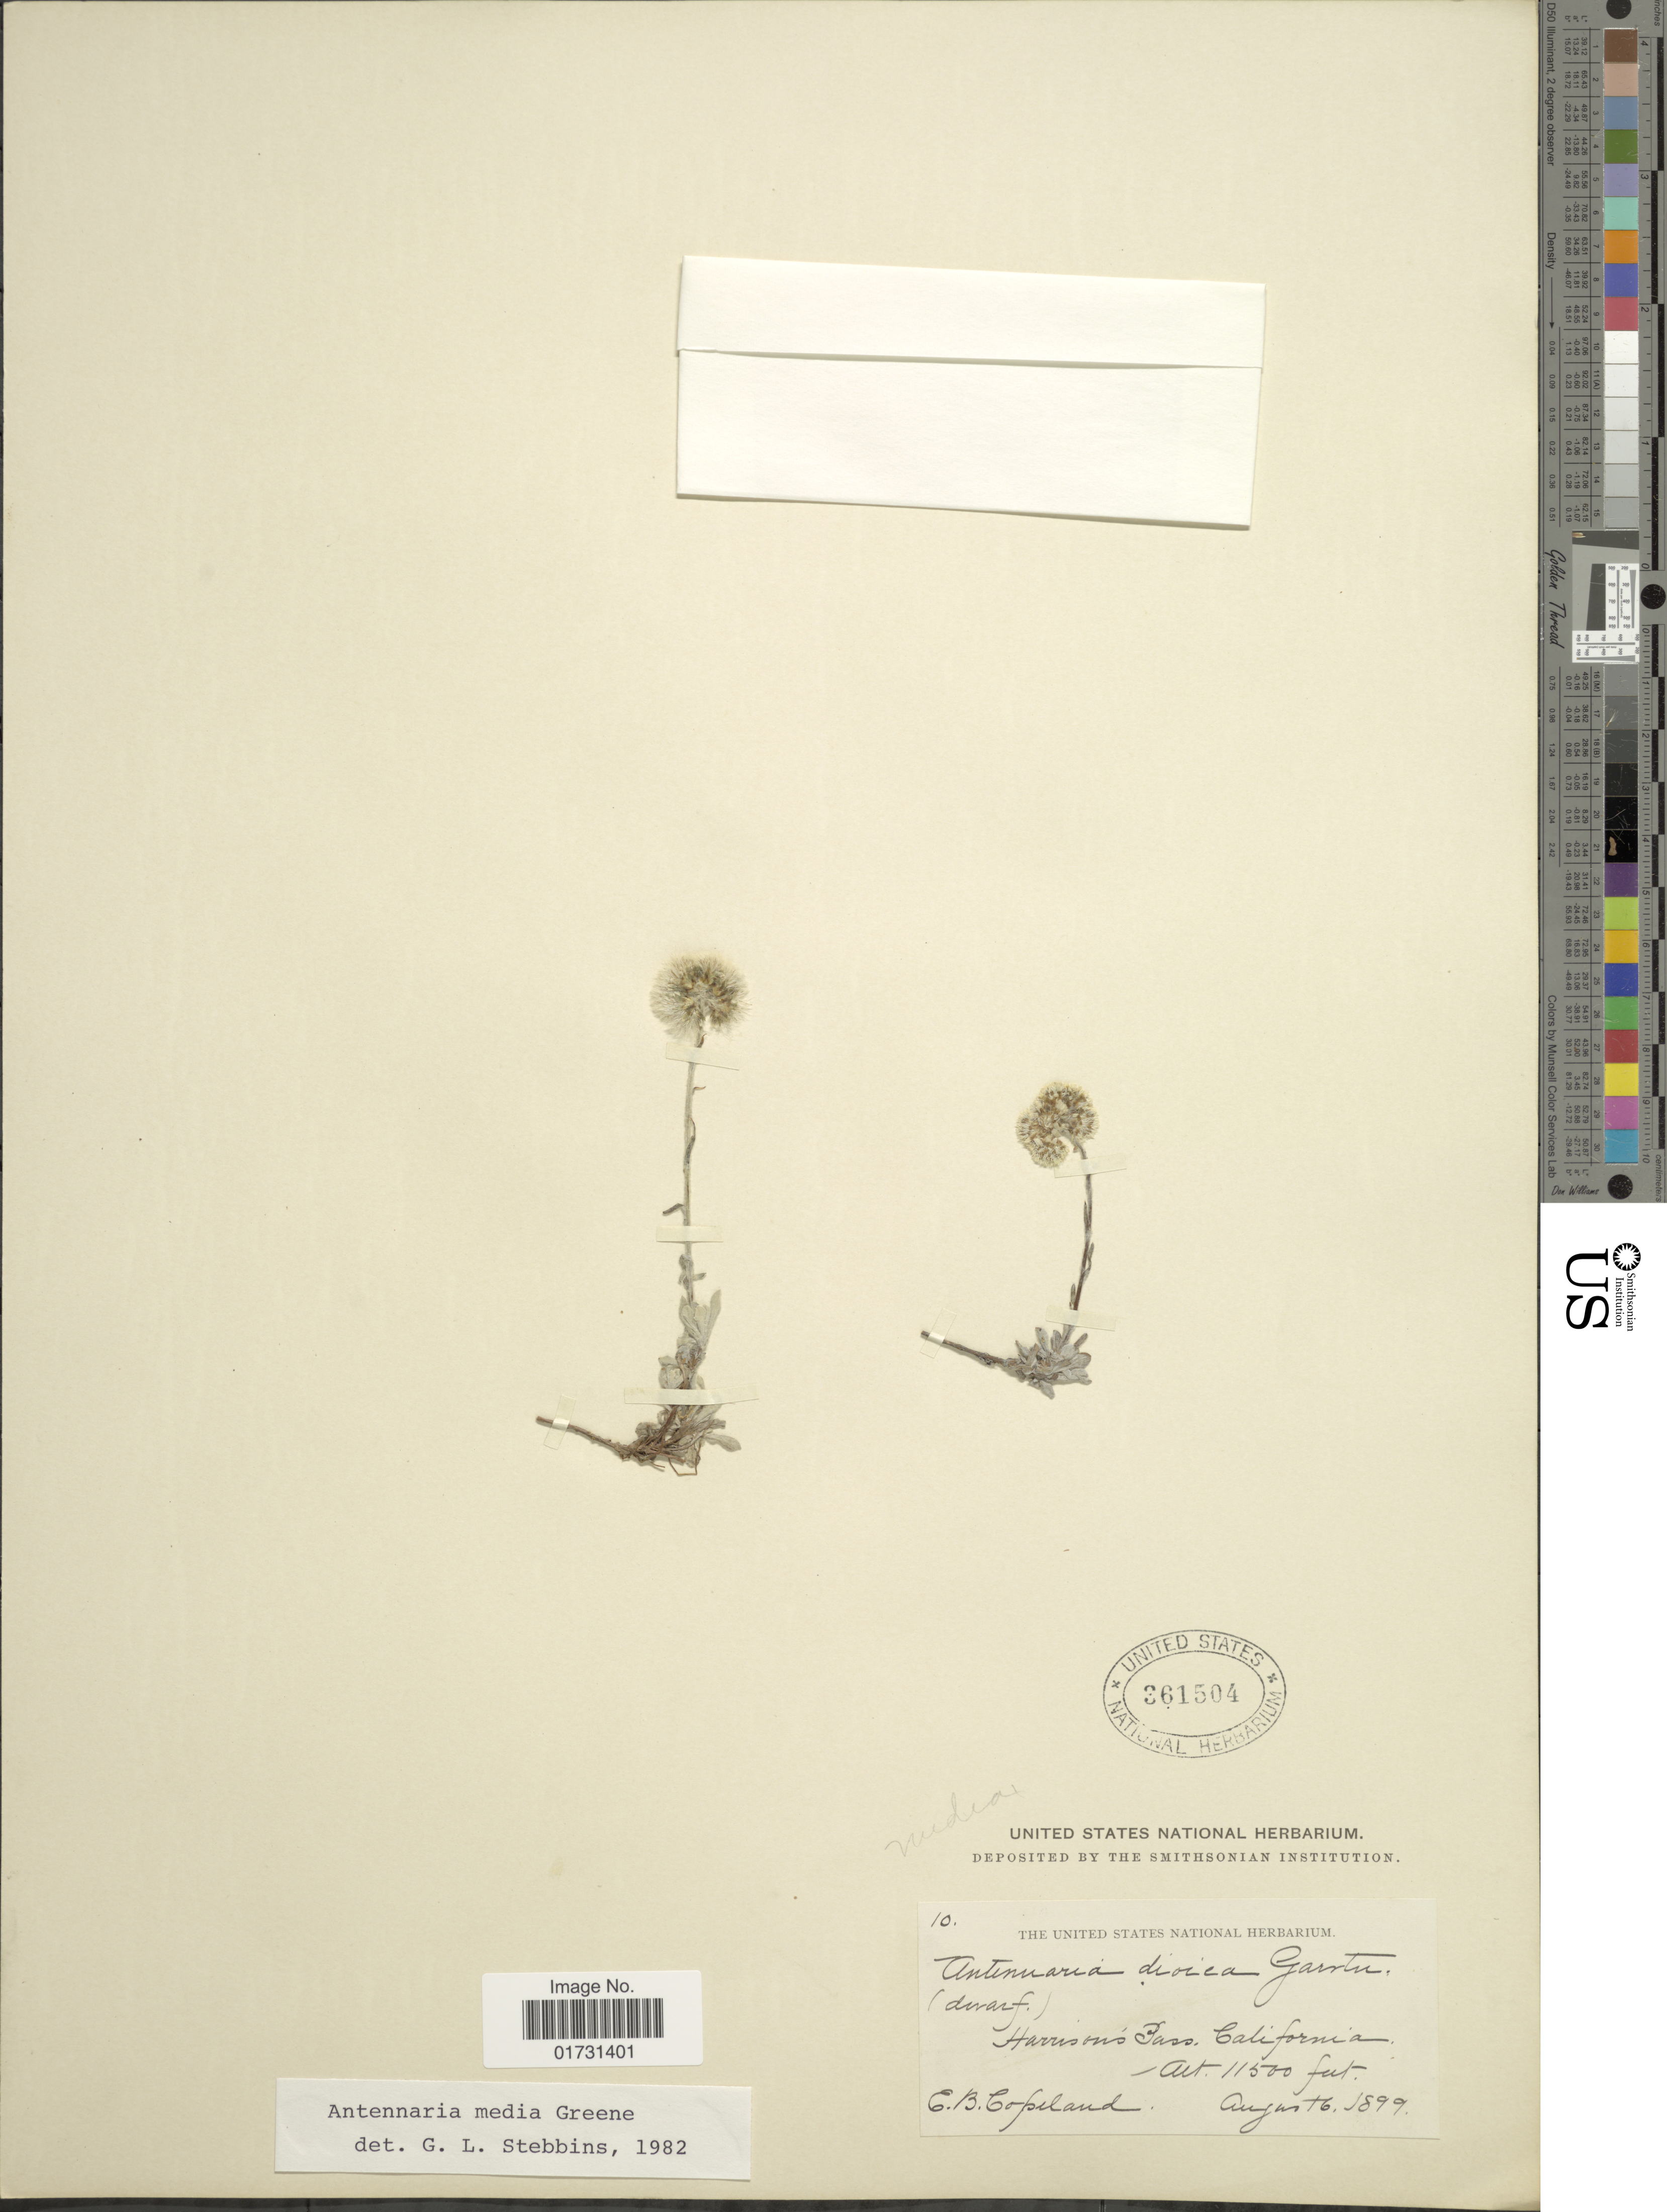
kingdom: Plantae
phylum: Tracheophyta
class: Magnoliopsida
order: Asterales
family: Asteraceae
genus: Antennaria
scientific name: Antennaria media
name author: Greene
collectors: E. B. Copeland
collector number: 10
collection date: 1899-08-16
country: United States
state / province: California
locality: Harrison's Pass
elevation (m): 3505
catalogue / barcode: US 361504